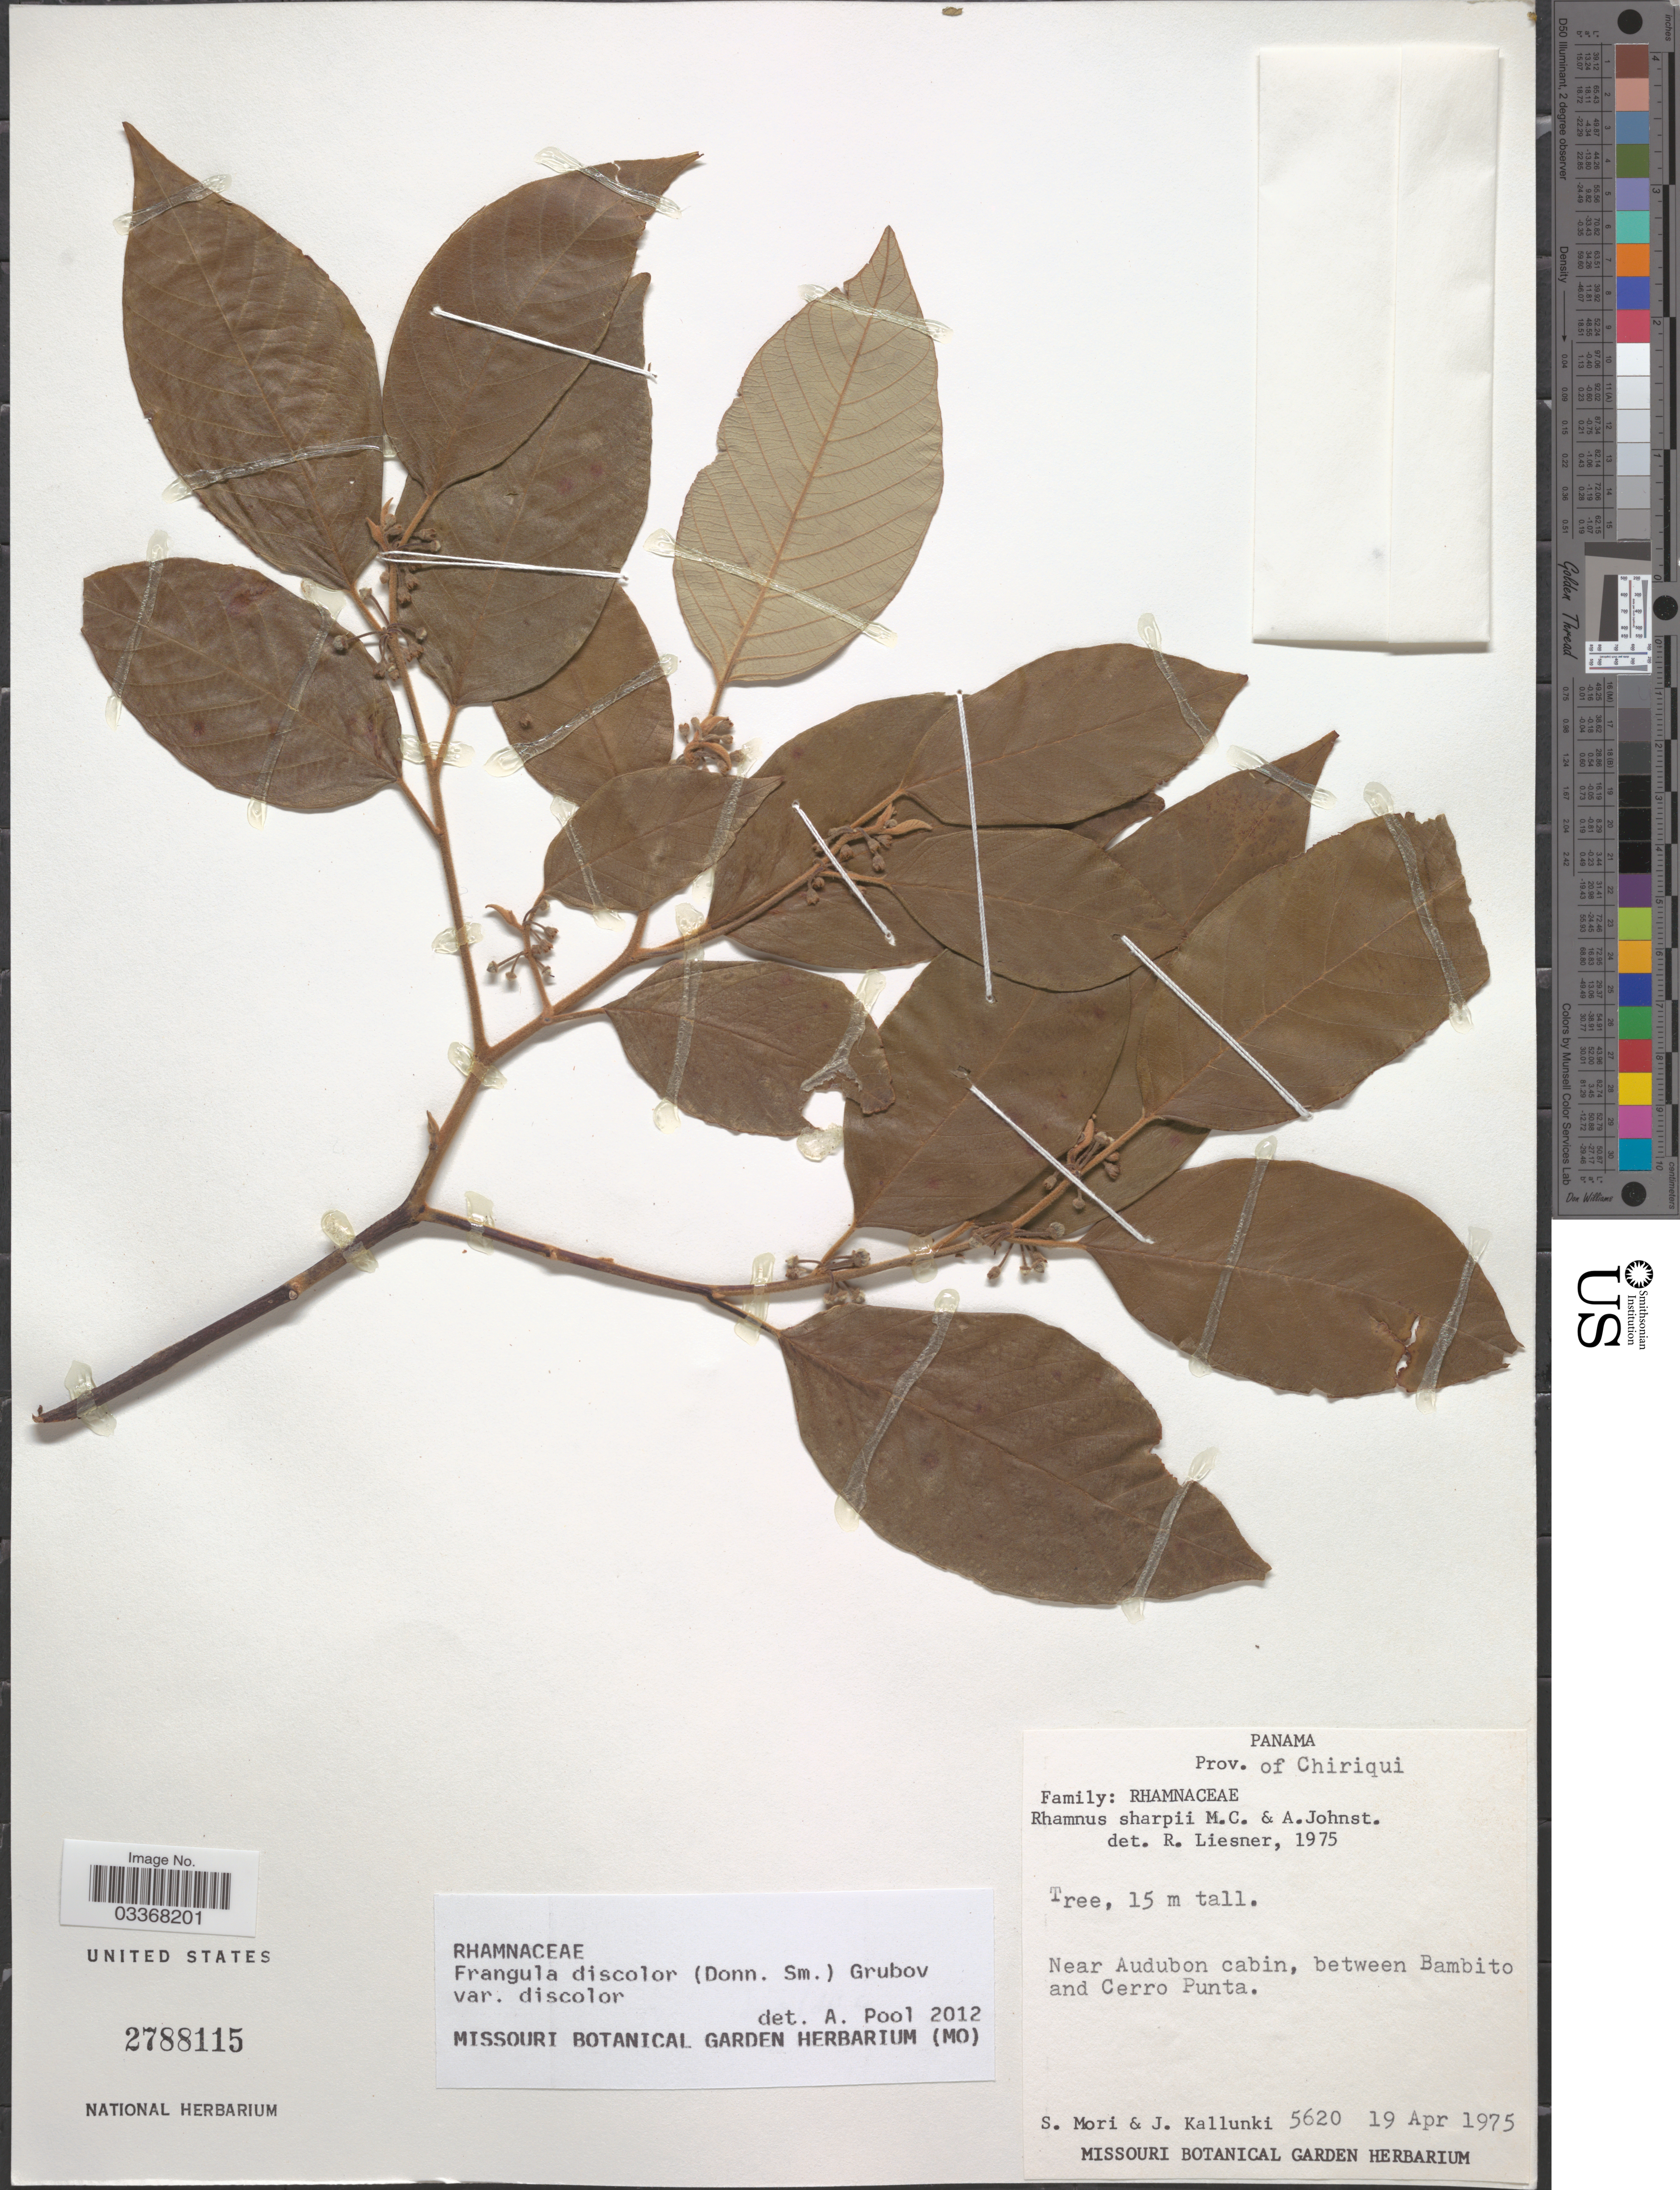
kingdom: Plantae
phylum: Tracheophyta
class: Magnoliopsida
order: Rosales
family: Rhamnaceae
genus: Frangula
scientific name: Frangula discolor var. discolor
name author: (Donn. Sm.) Grubov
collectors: S. Mori & J. Kallunki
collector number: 5620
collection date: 1975-04-19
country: Panama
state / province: Chiriqui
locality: Near Audubon cabin, between Bambito and Cerro Punta.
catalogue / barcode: US 2788115